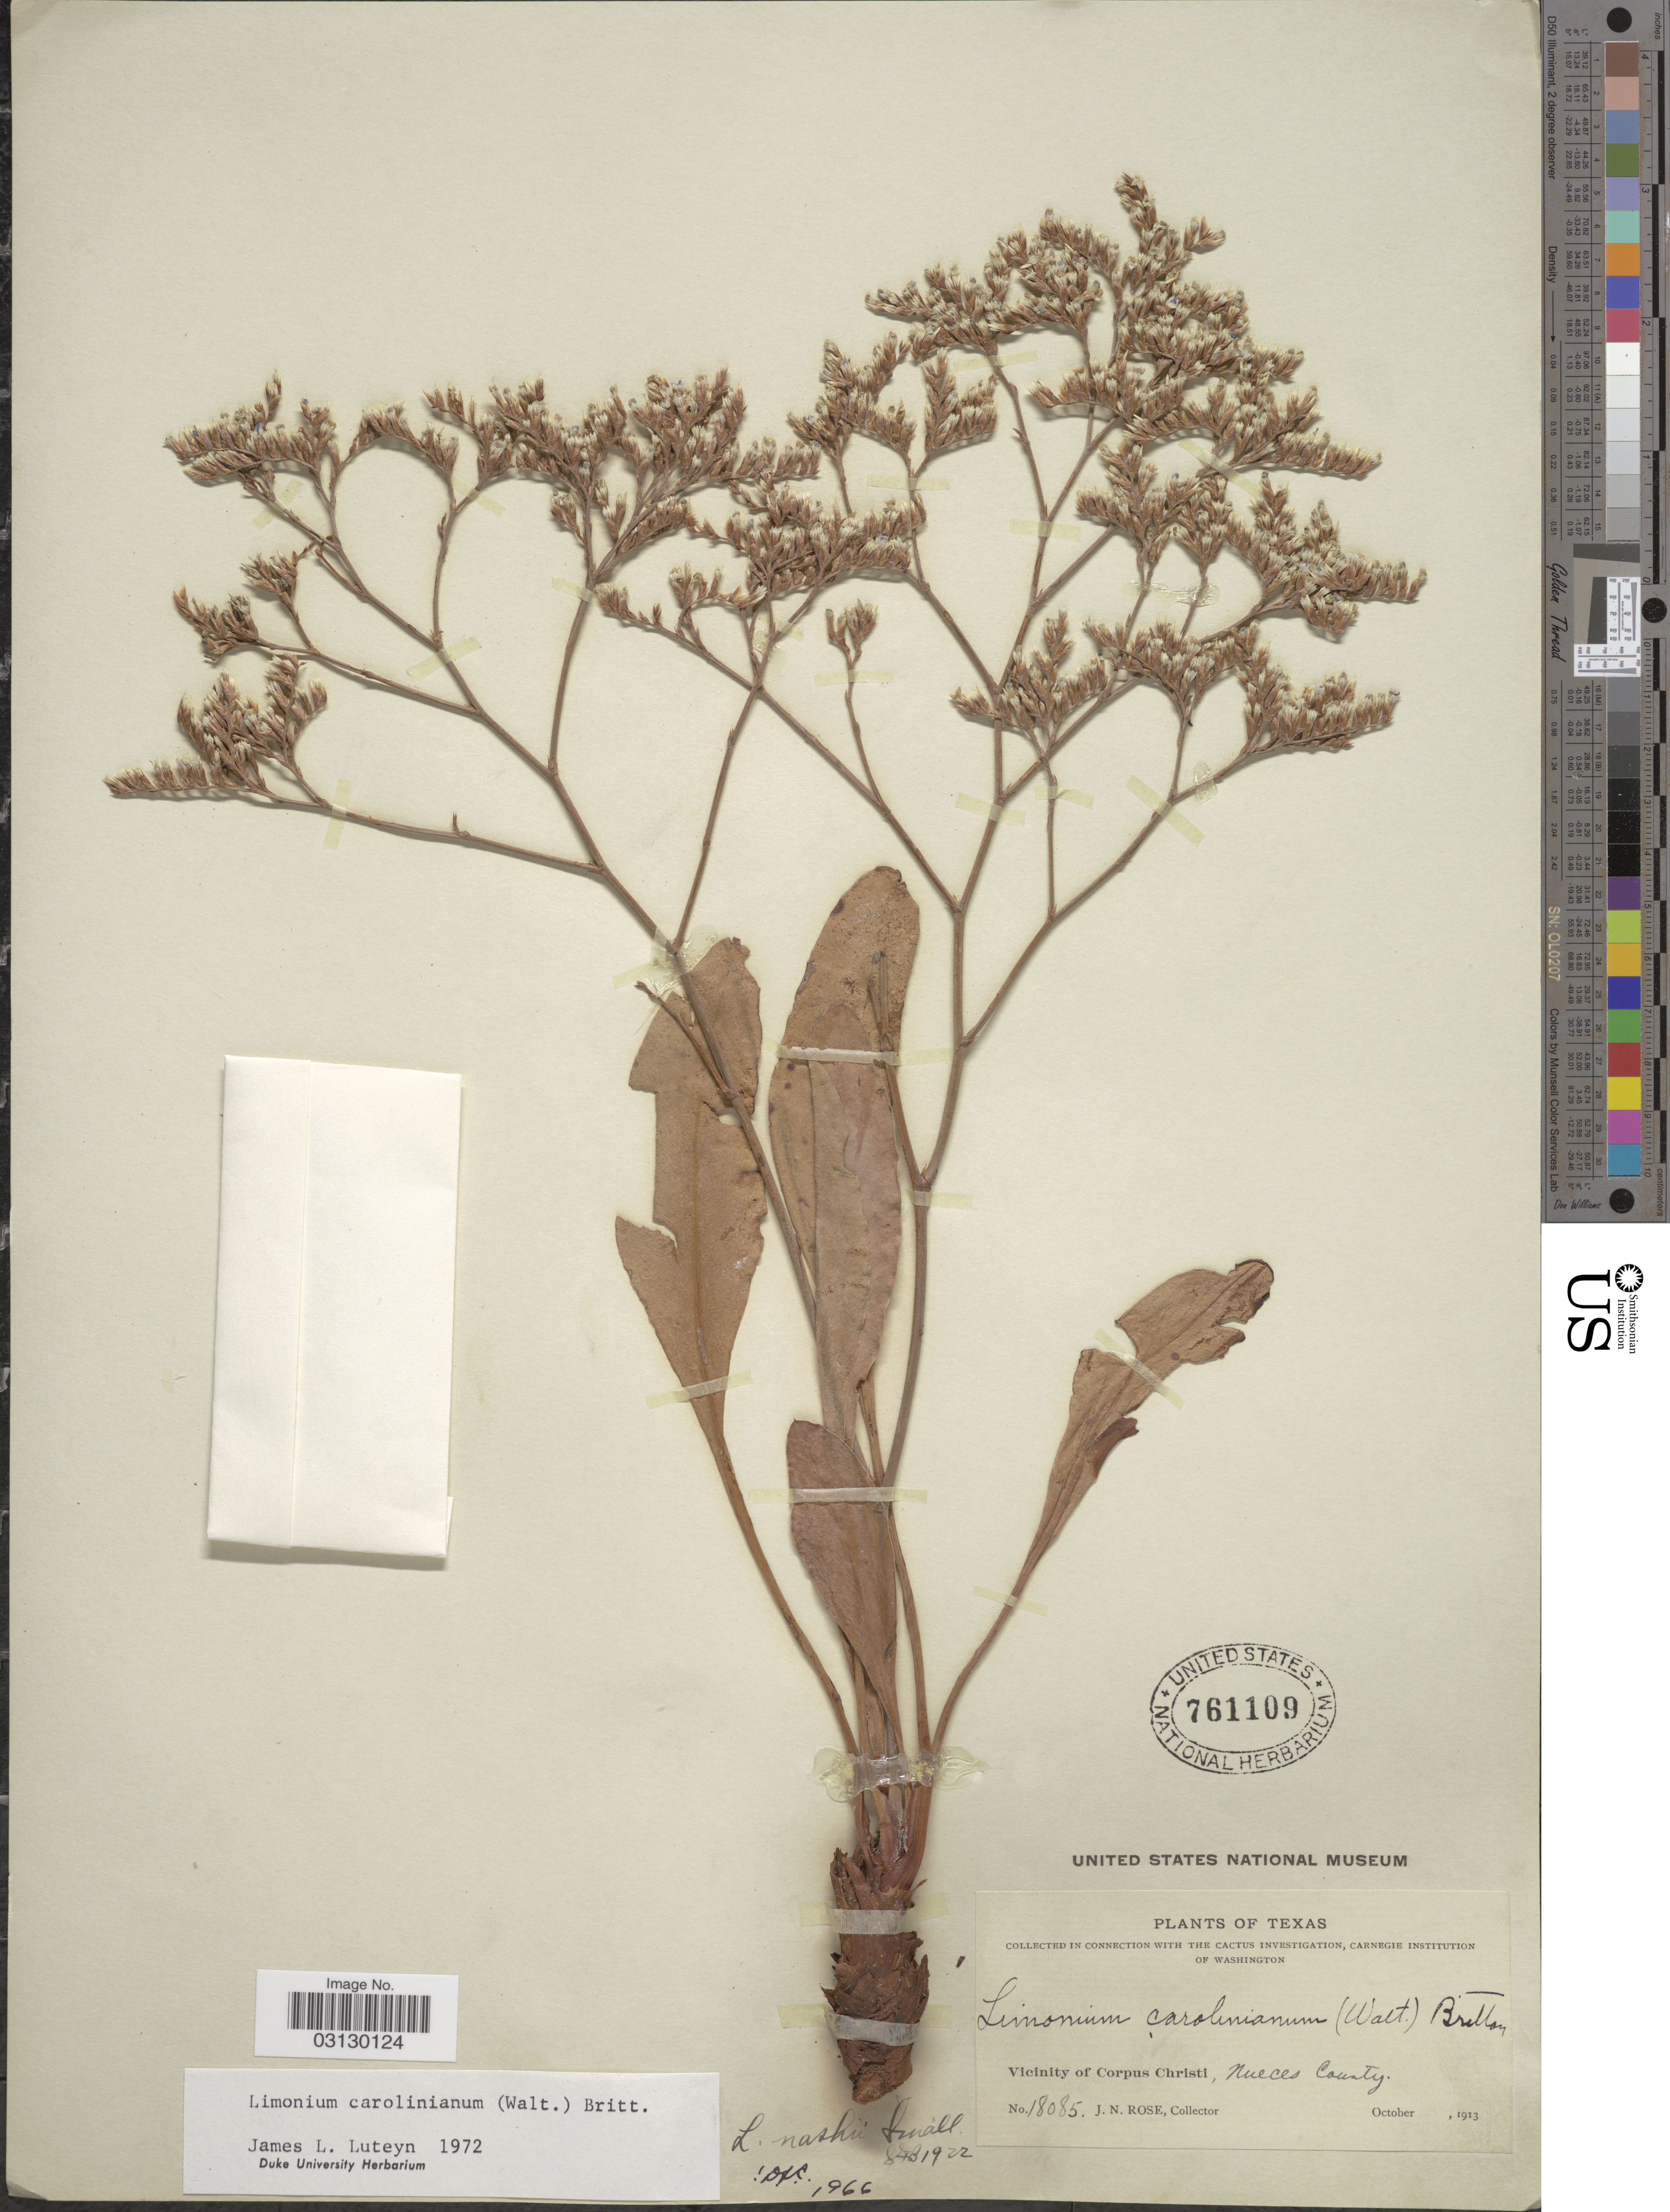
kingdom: Plantae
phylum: Tracheophyta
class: Magnoliopsida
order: Caryophyllales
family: Plumbaginaceae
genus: Limonium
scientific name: Limonium carolinianum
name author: (Walter) Britton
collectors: J. N. Rose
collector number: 18085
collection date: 1913-10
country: United States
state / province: Texas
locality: Vicinity of Corpus Christi, Nueces County.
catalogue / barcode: US 761109